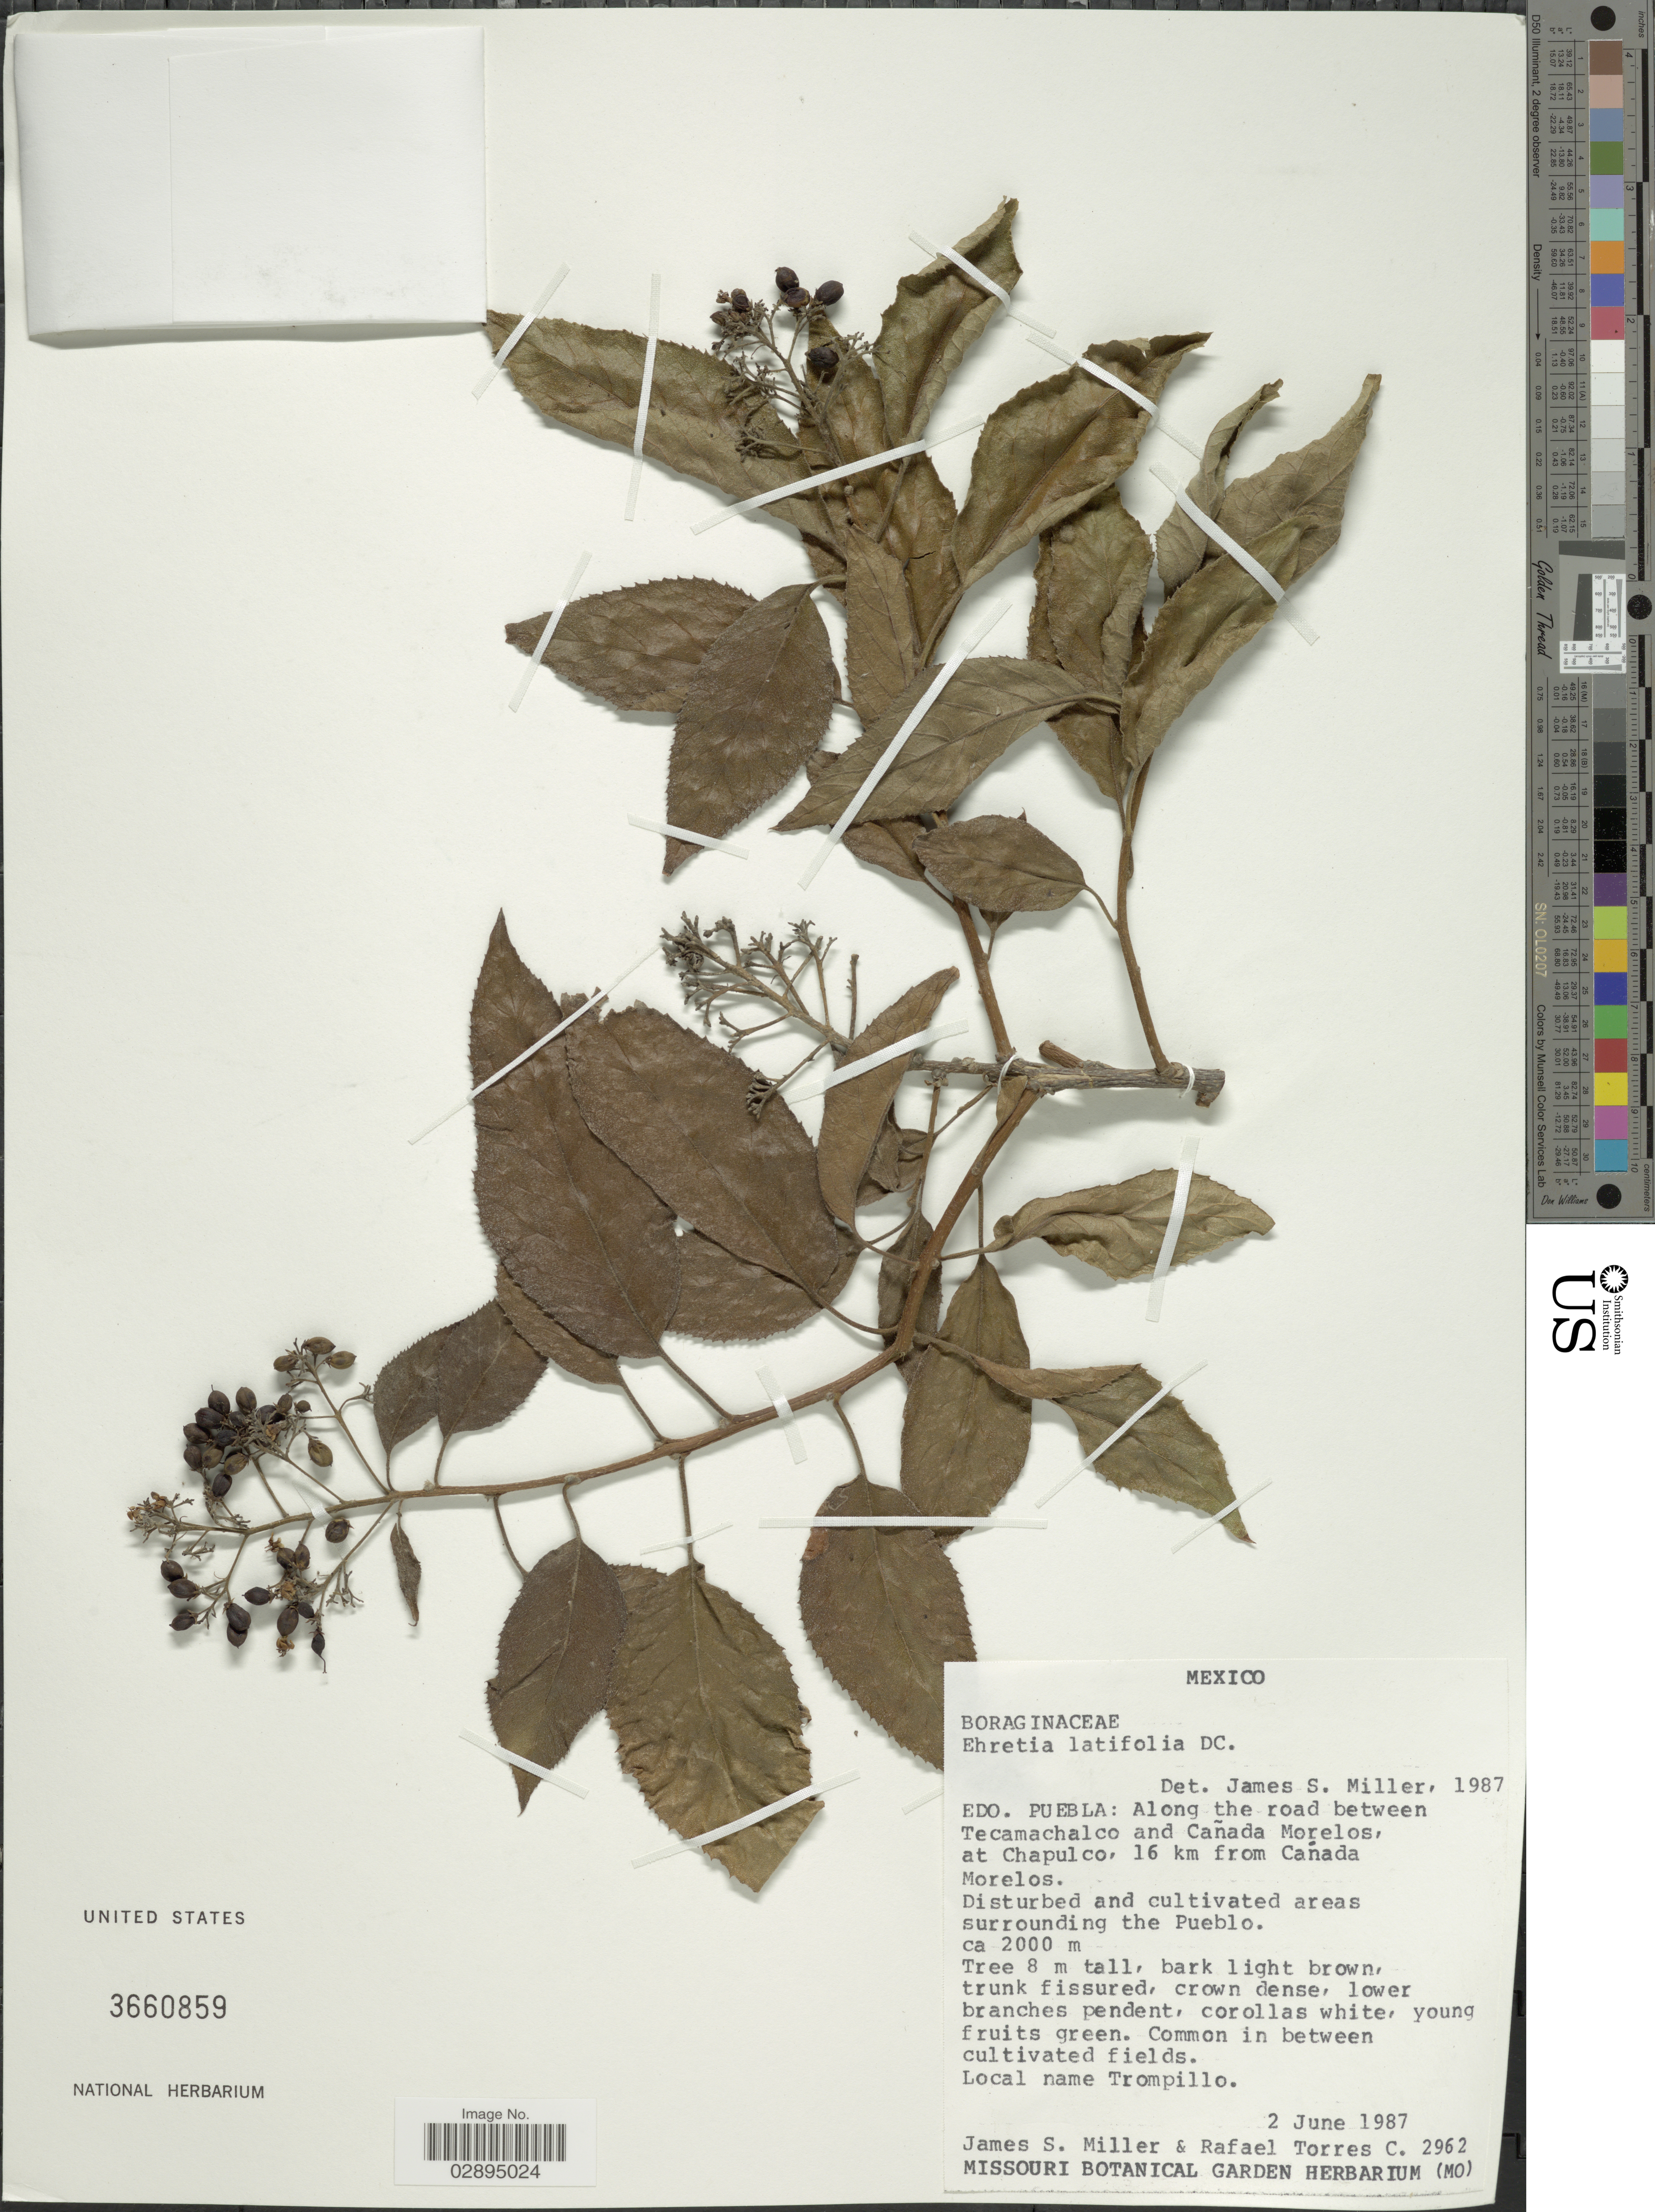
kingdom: Plantae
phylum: Tracheophyta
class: Magnoliopsida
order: Boraginales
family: Ehretiaceae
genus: Ehretia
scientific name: Ehretia latifolia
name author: DC.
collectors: J. S. Miller & R. Torres C.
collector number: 2962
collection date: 1987-06-02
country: Mexico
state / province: Puebla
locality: Edo. Puebla: Along the road between Tecamachalco and Cañada Morelos, at Chapulco, 16 km from Cañada Morelos. Disturbed and cultivated areas surrounding the Pueblo.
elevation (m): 2000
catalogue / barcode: US 3660859